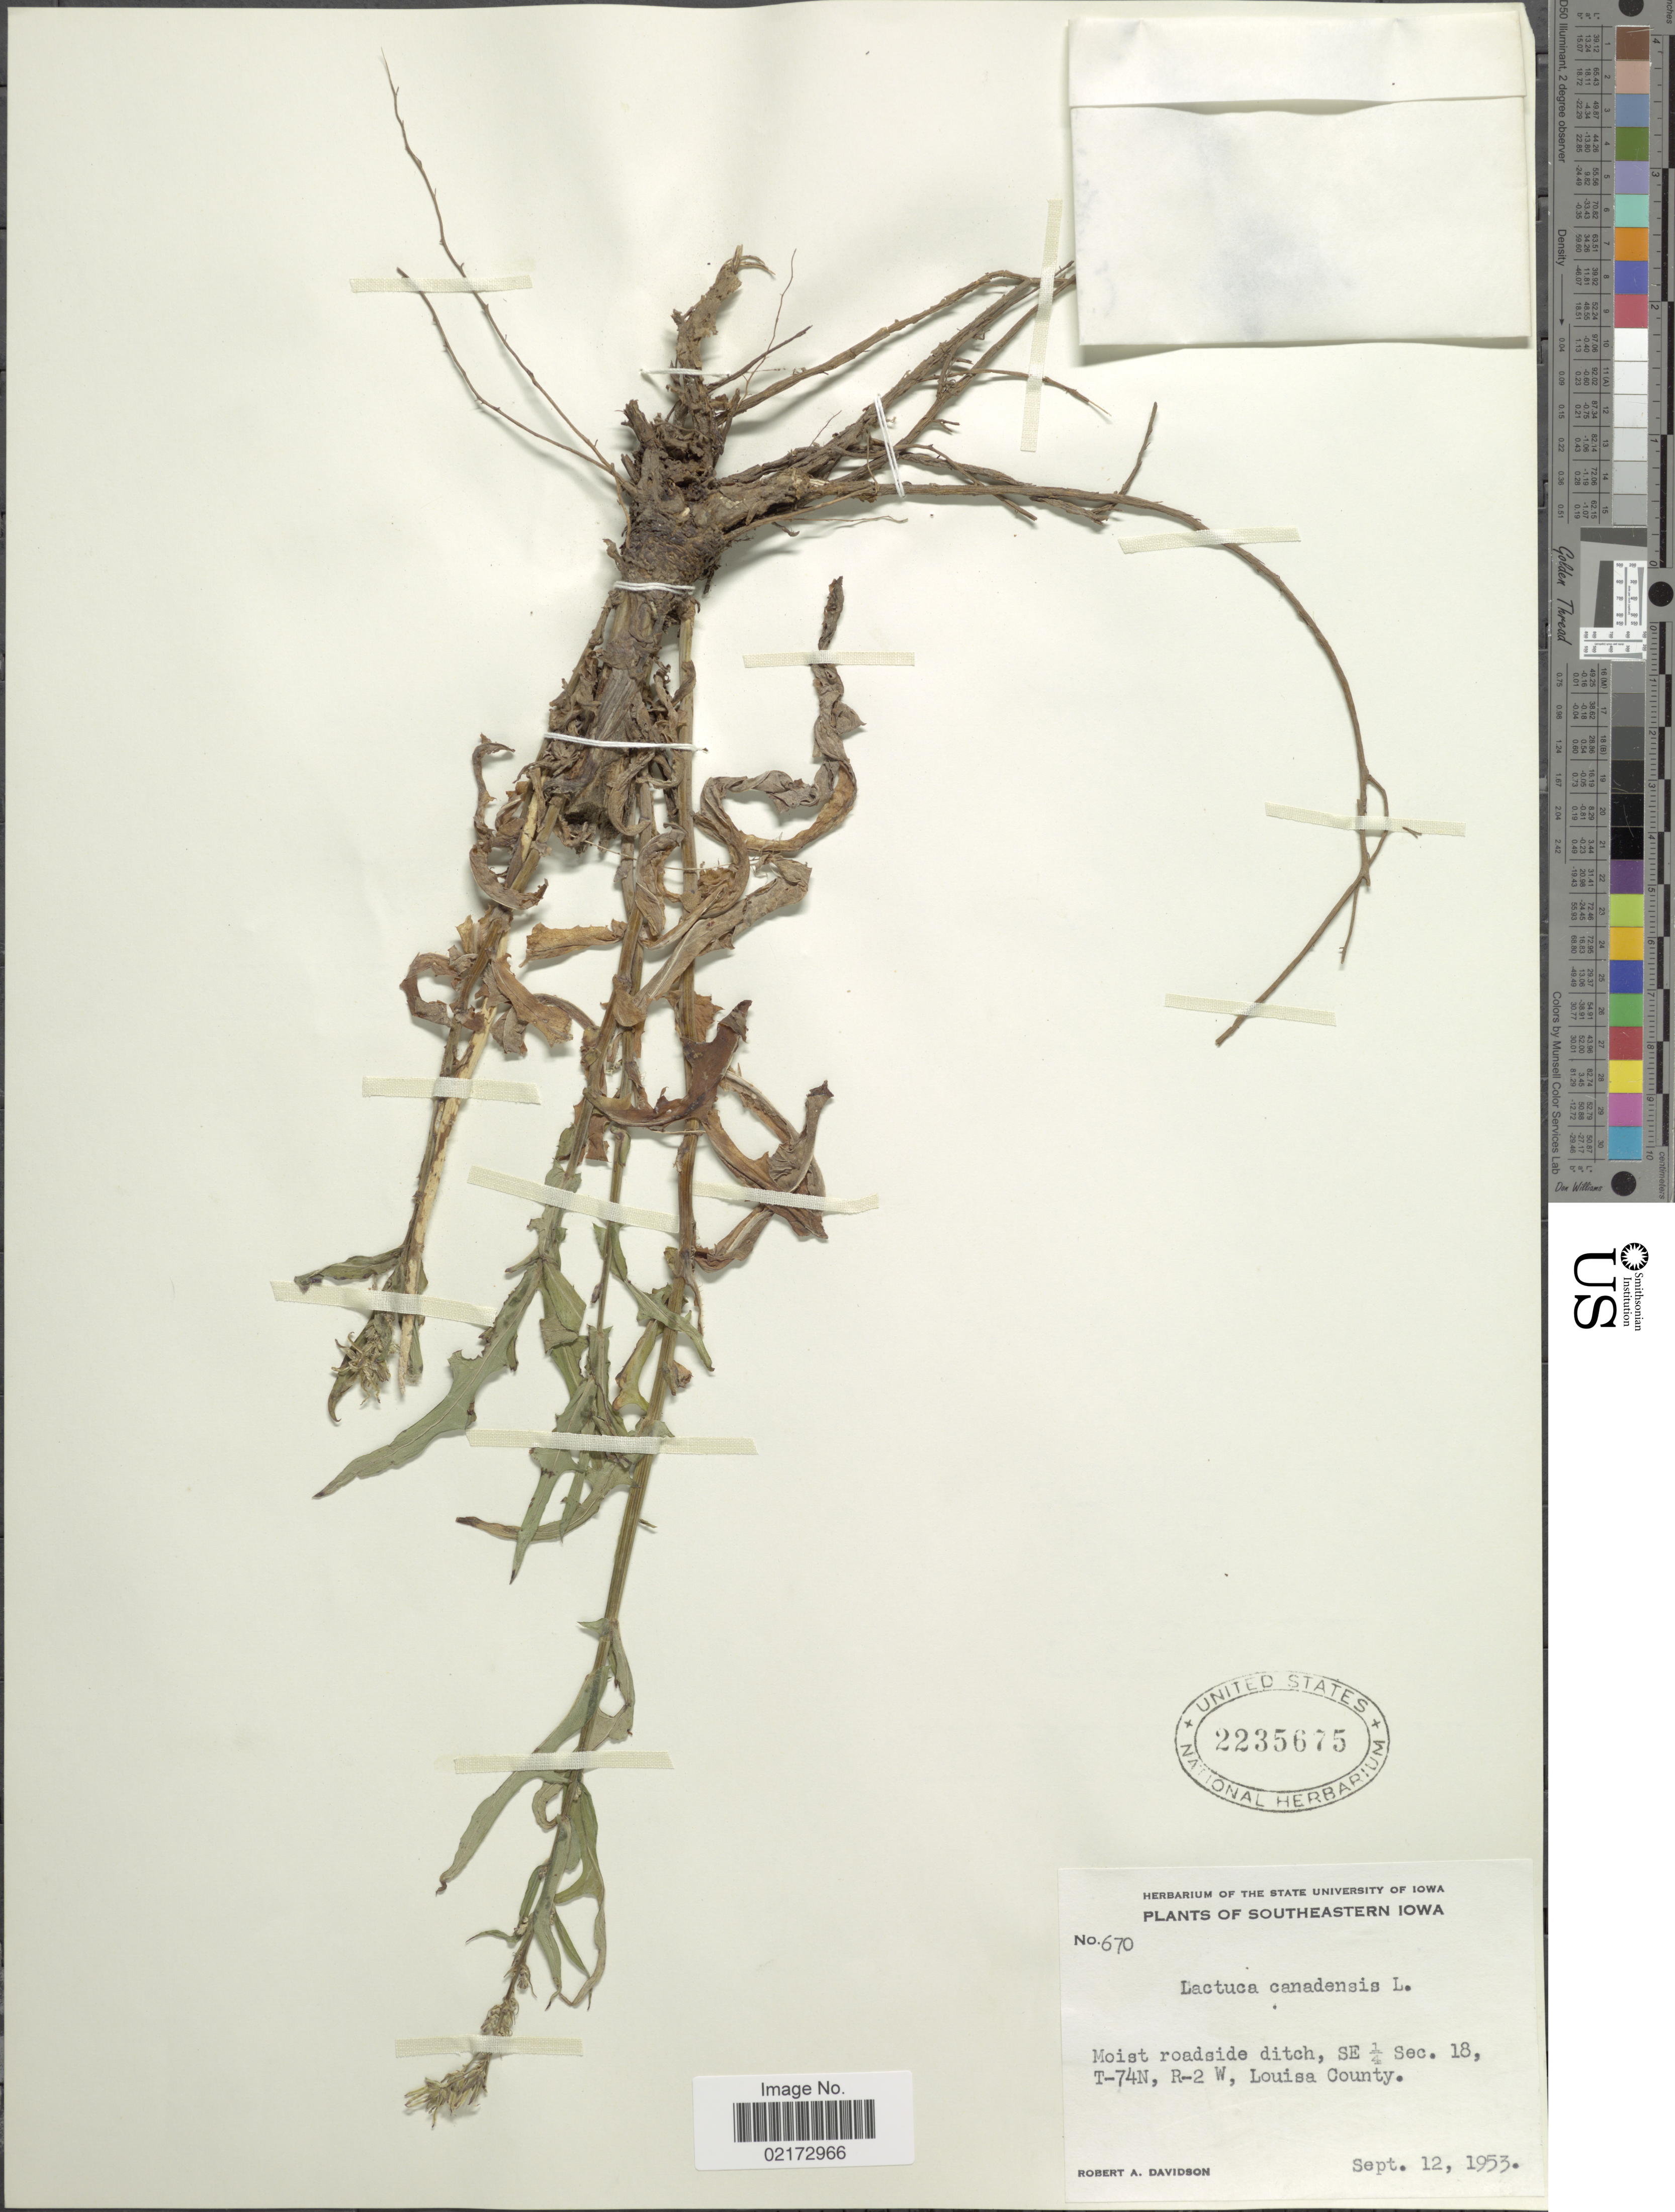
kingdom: Plantae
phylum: Tracheophyta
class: Magnoliopsida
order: Asterales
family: Asteraceae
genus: Lactuca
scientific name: Lactuca canadensis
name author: L.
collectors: R. A. Davidson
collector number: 670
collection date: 1953-09-12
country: United States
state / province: Iowa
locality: Southeastern Iowa, SE 1/4 Sec 18, T-74N, R-2W, Louisa County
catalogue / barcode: US 2235675